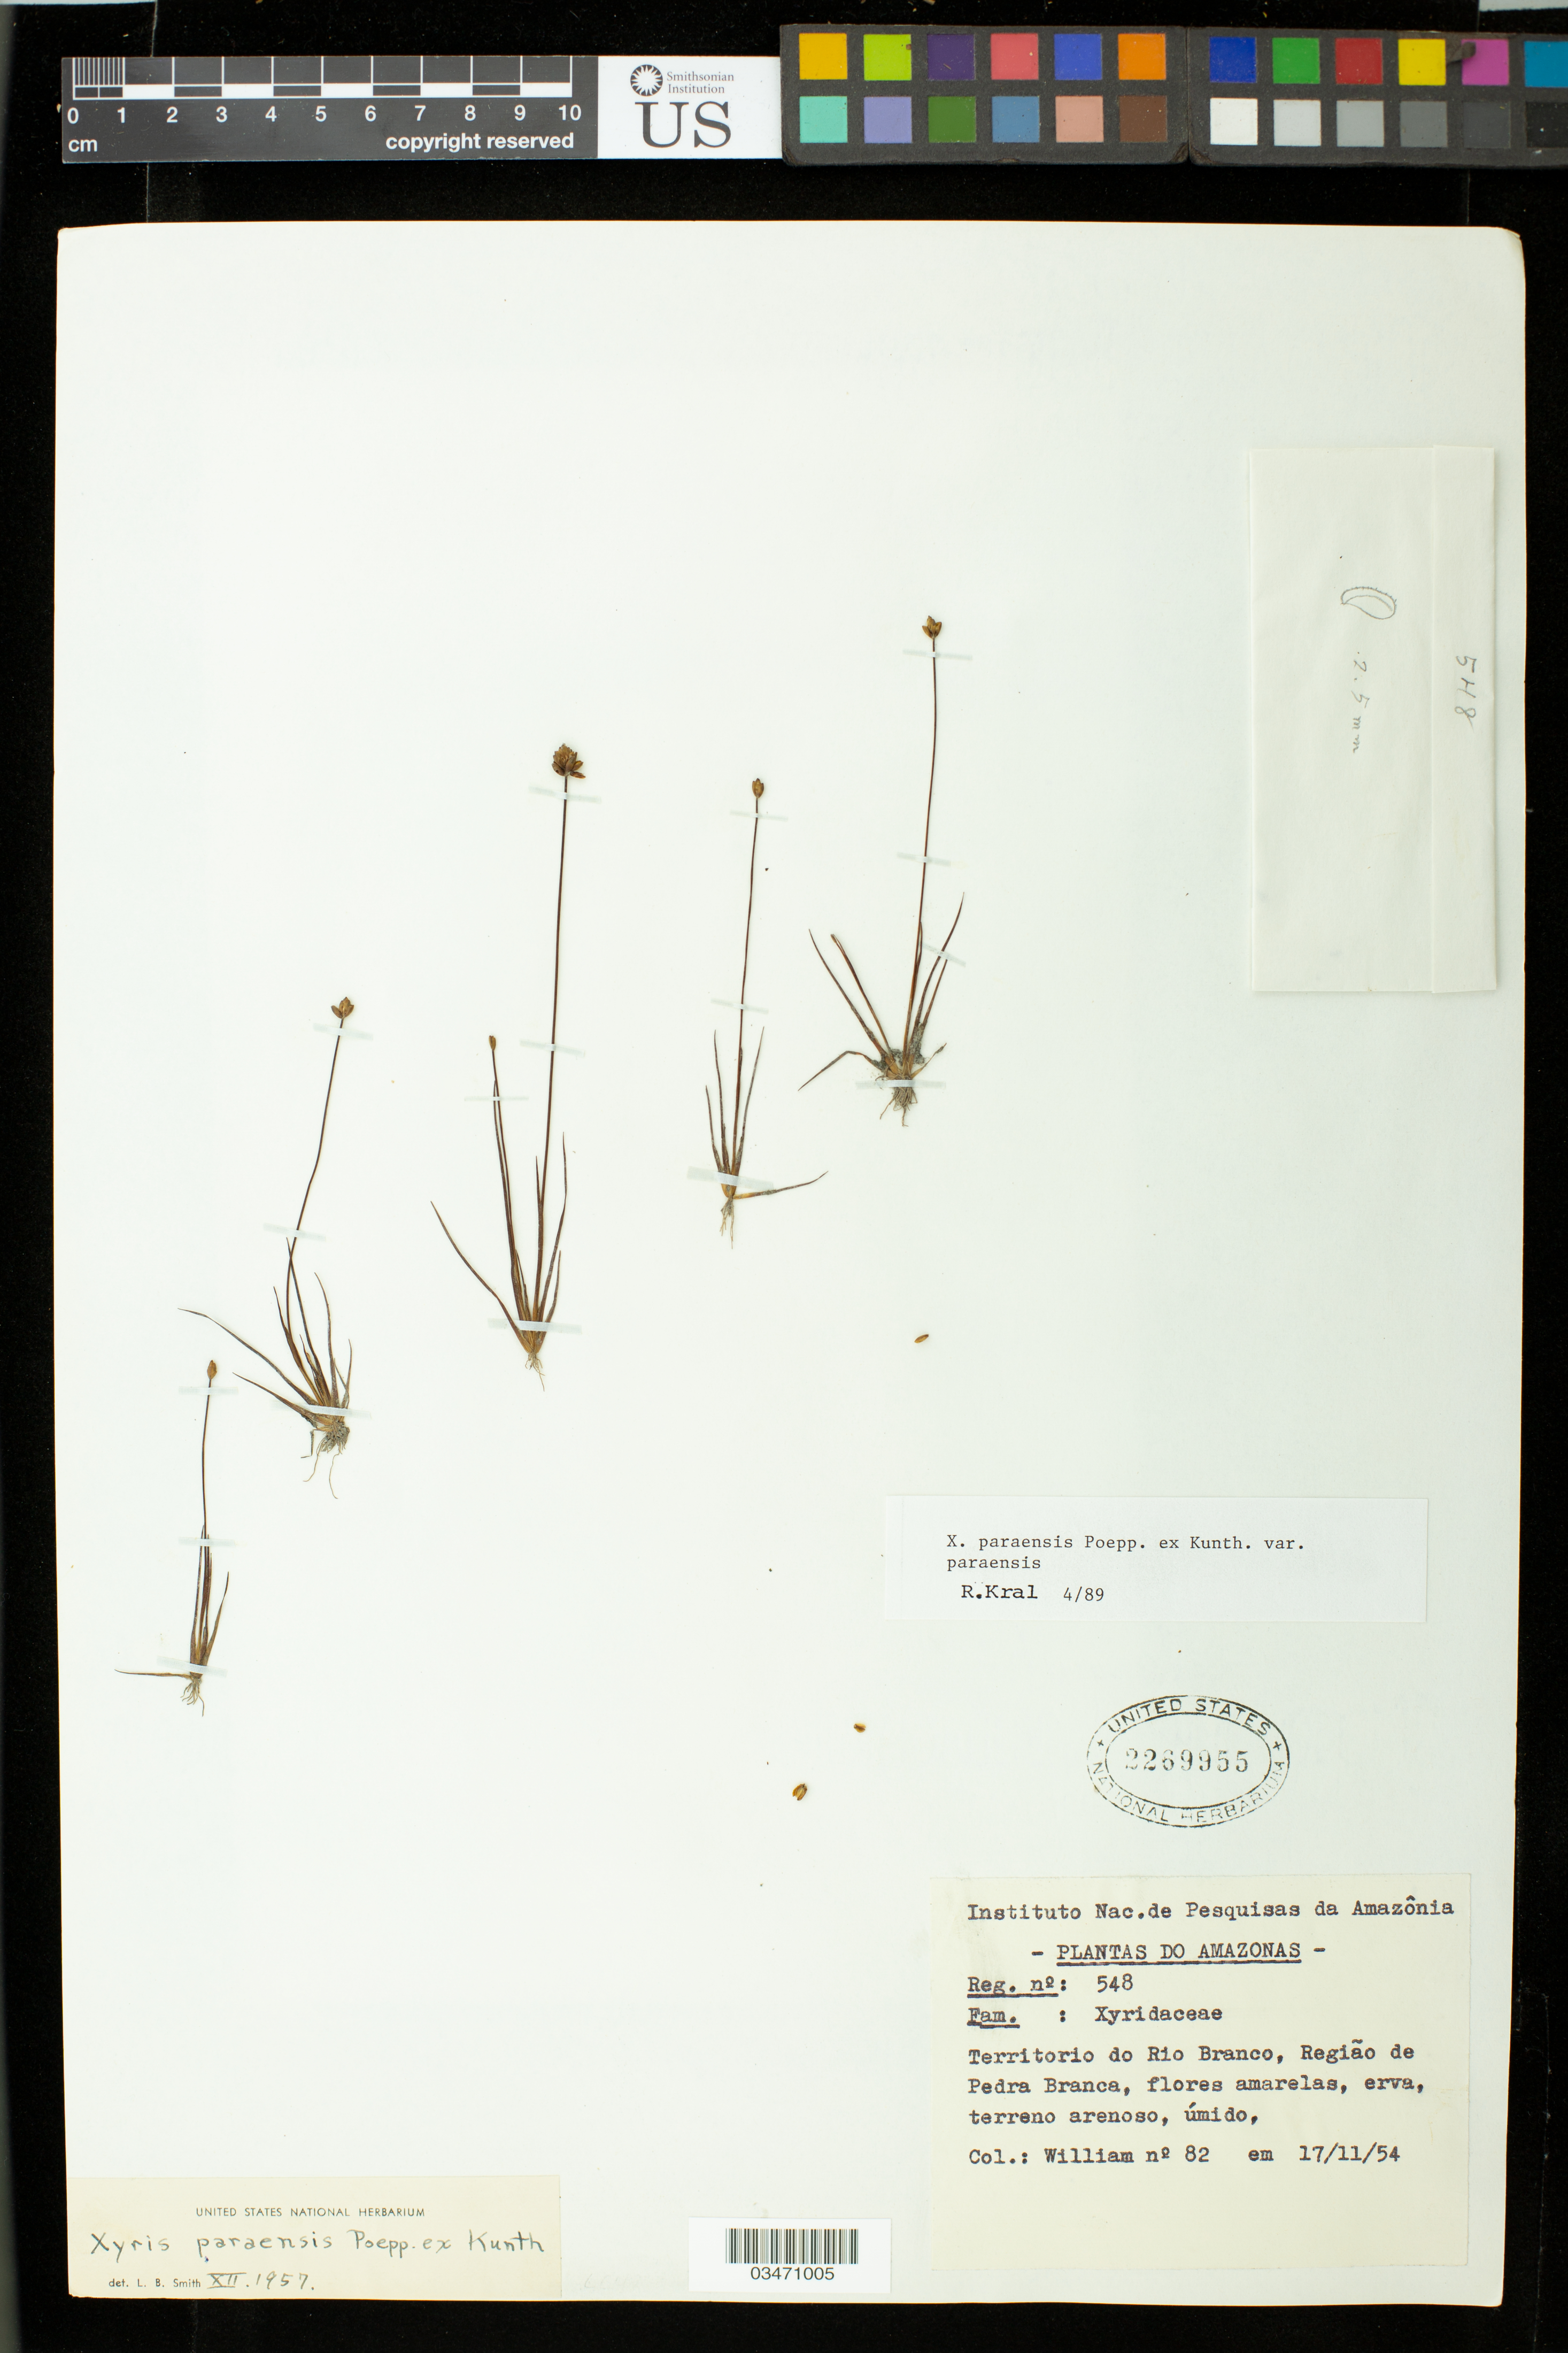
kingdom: Plantae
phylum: Tracheophyta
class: Liliopsida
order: Poales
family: Xyridaceae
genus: Xyris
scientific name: Xyris paraensis var. paraensis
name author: Poepp. ex Kunth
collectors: -. William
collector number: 82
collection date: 1954-11-17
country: Brazil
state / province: Amazonas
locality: Territorio do Rio Branco, Regiao de Pedra Branca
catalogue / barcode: US 2269955